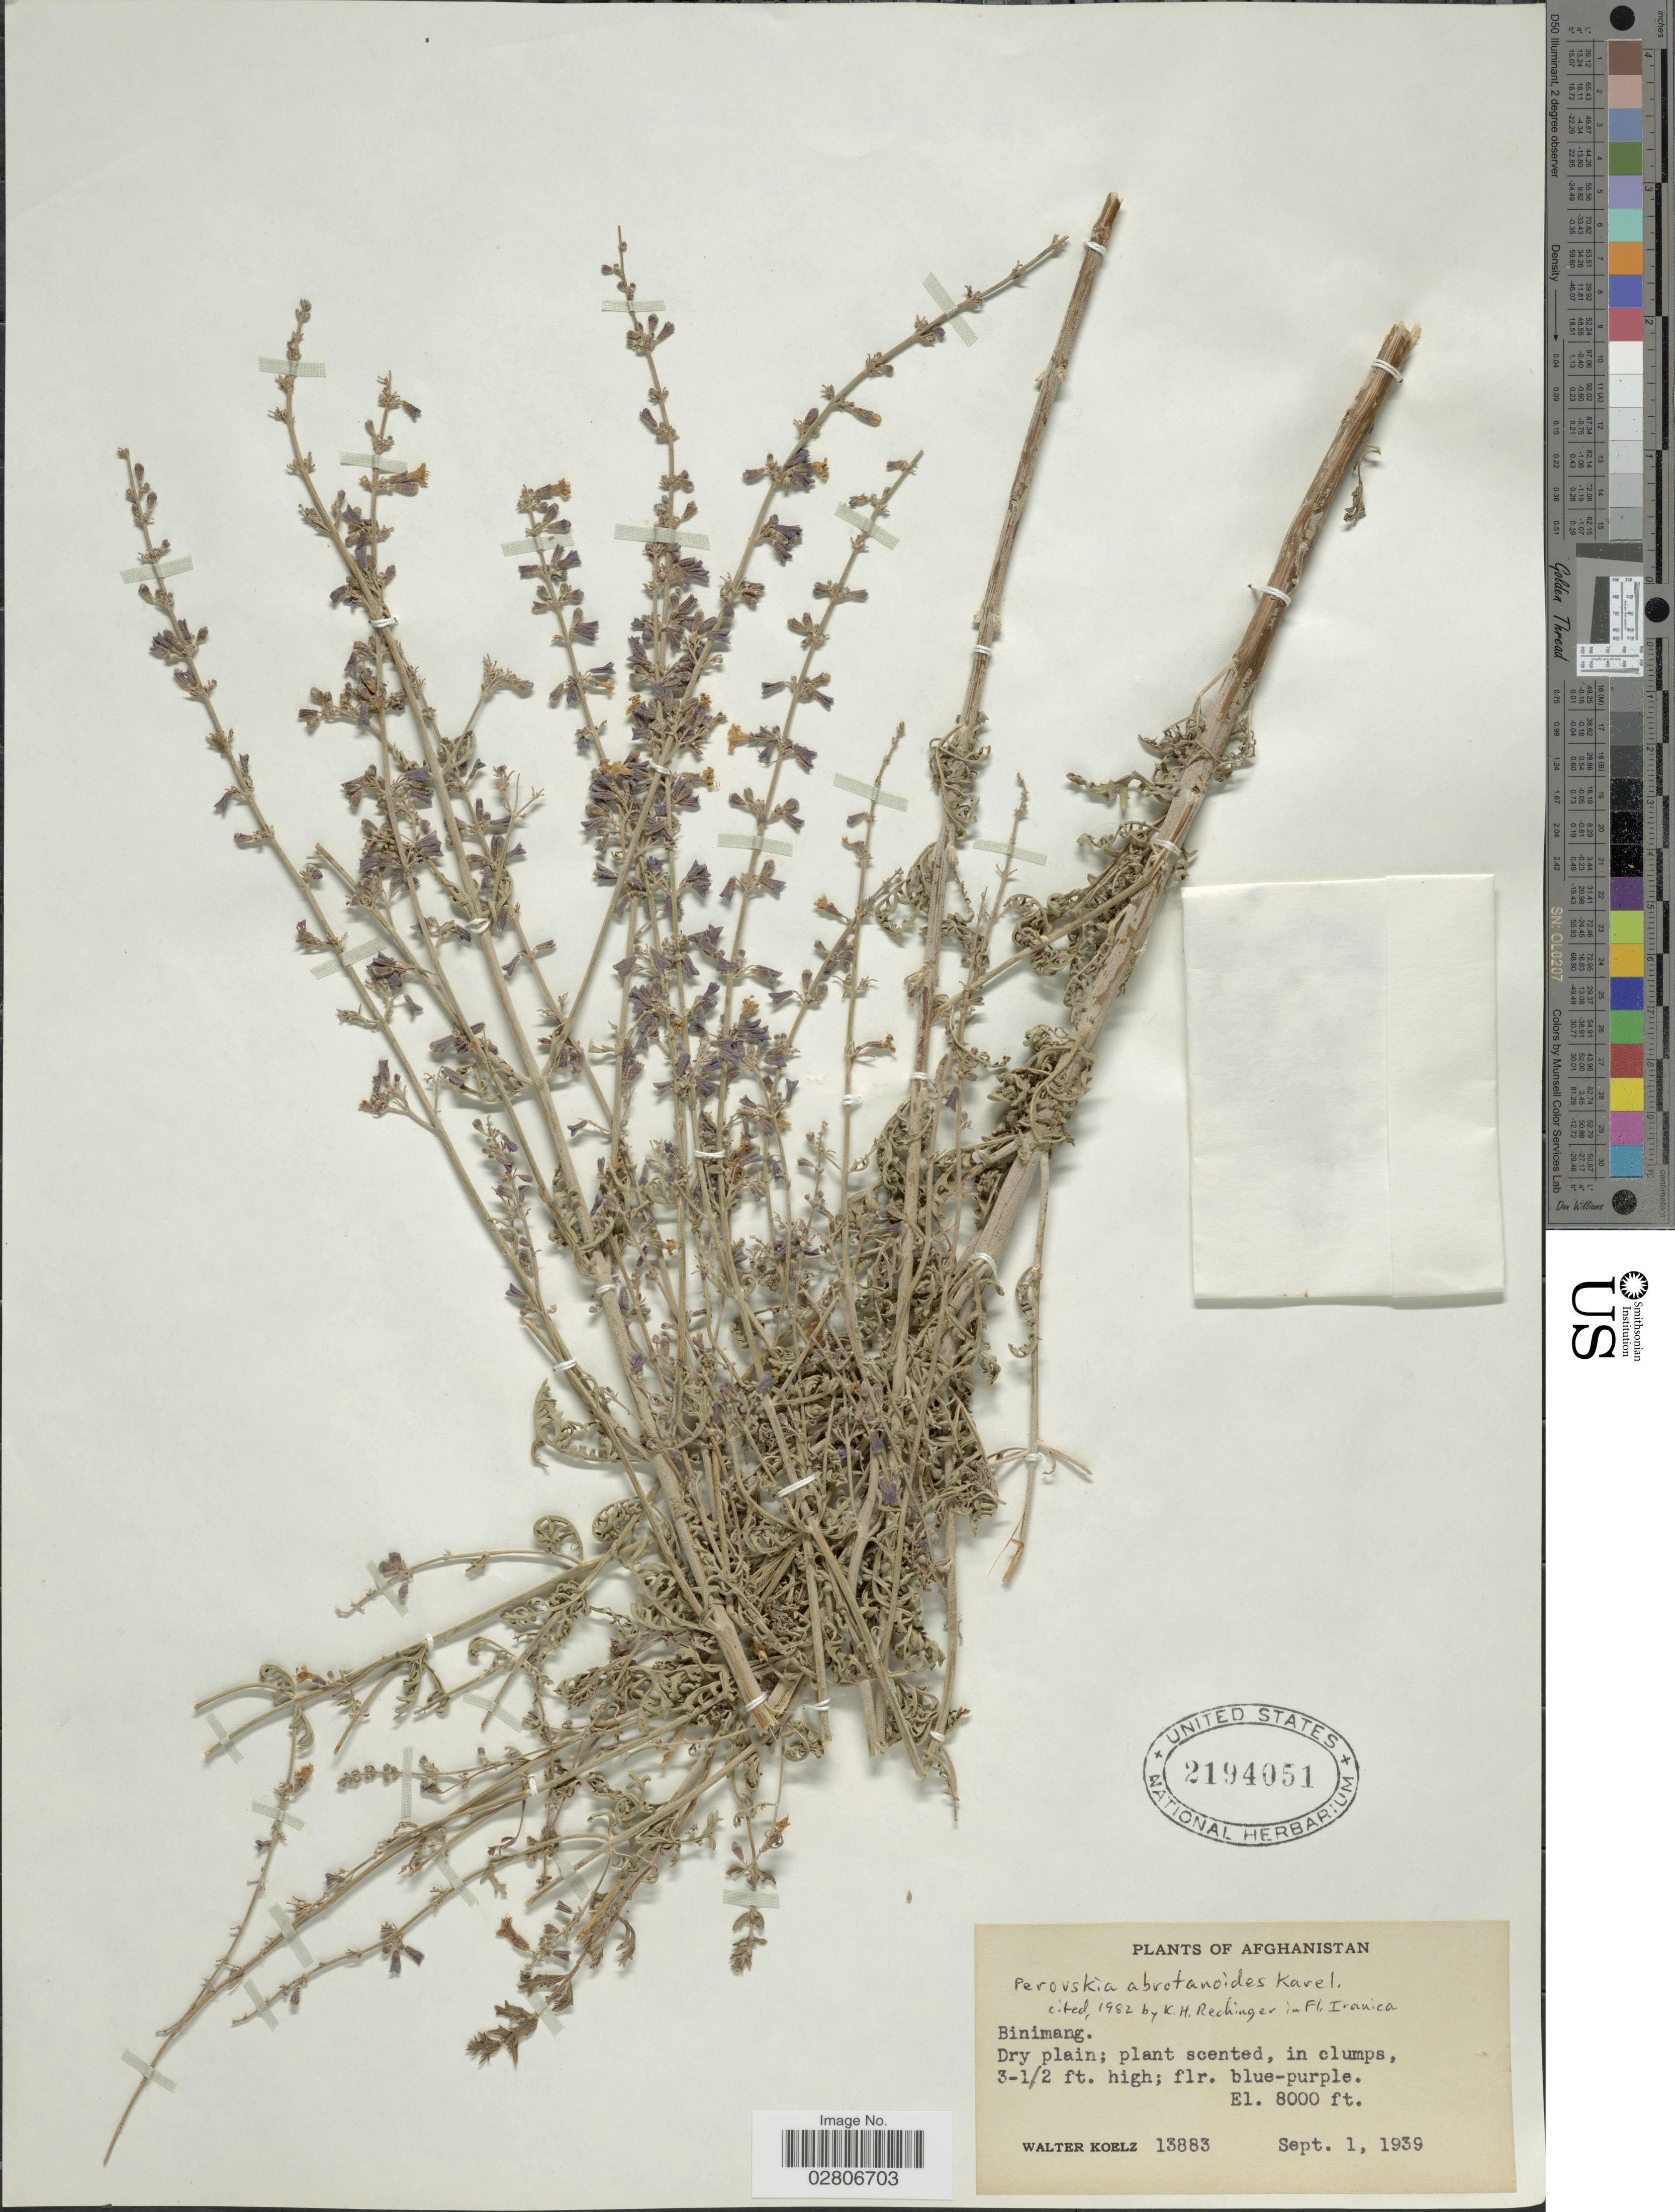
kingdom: Plantae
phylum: Tracheophyta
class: Magnoliopsida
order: Lamiales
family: Lamiaceae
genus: Perovskia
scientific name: Perovskia abrotanoides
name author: Kar.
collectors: W. N. Koelz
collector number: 13883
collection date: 1939-09-01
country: Afghanistan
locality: Binimang.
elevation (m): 2438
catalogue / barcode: US 2194051